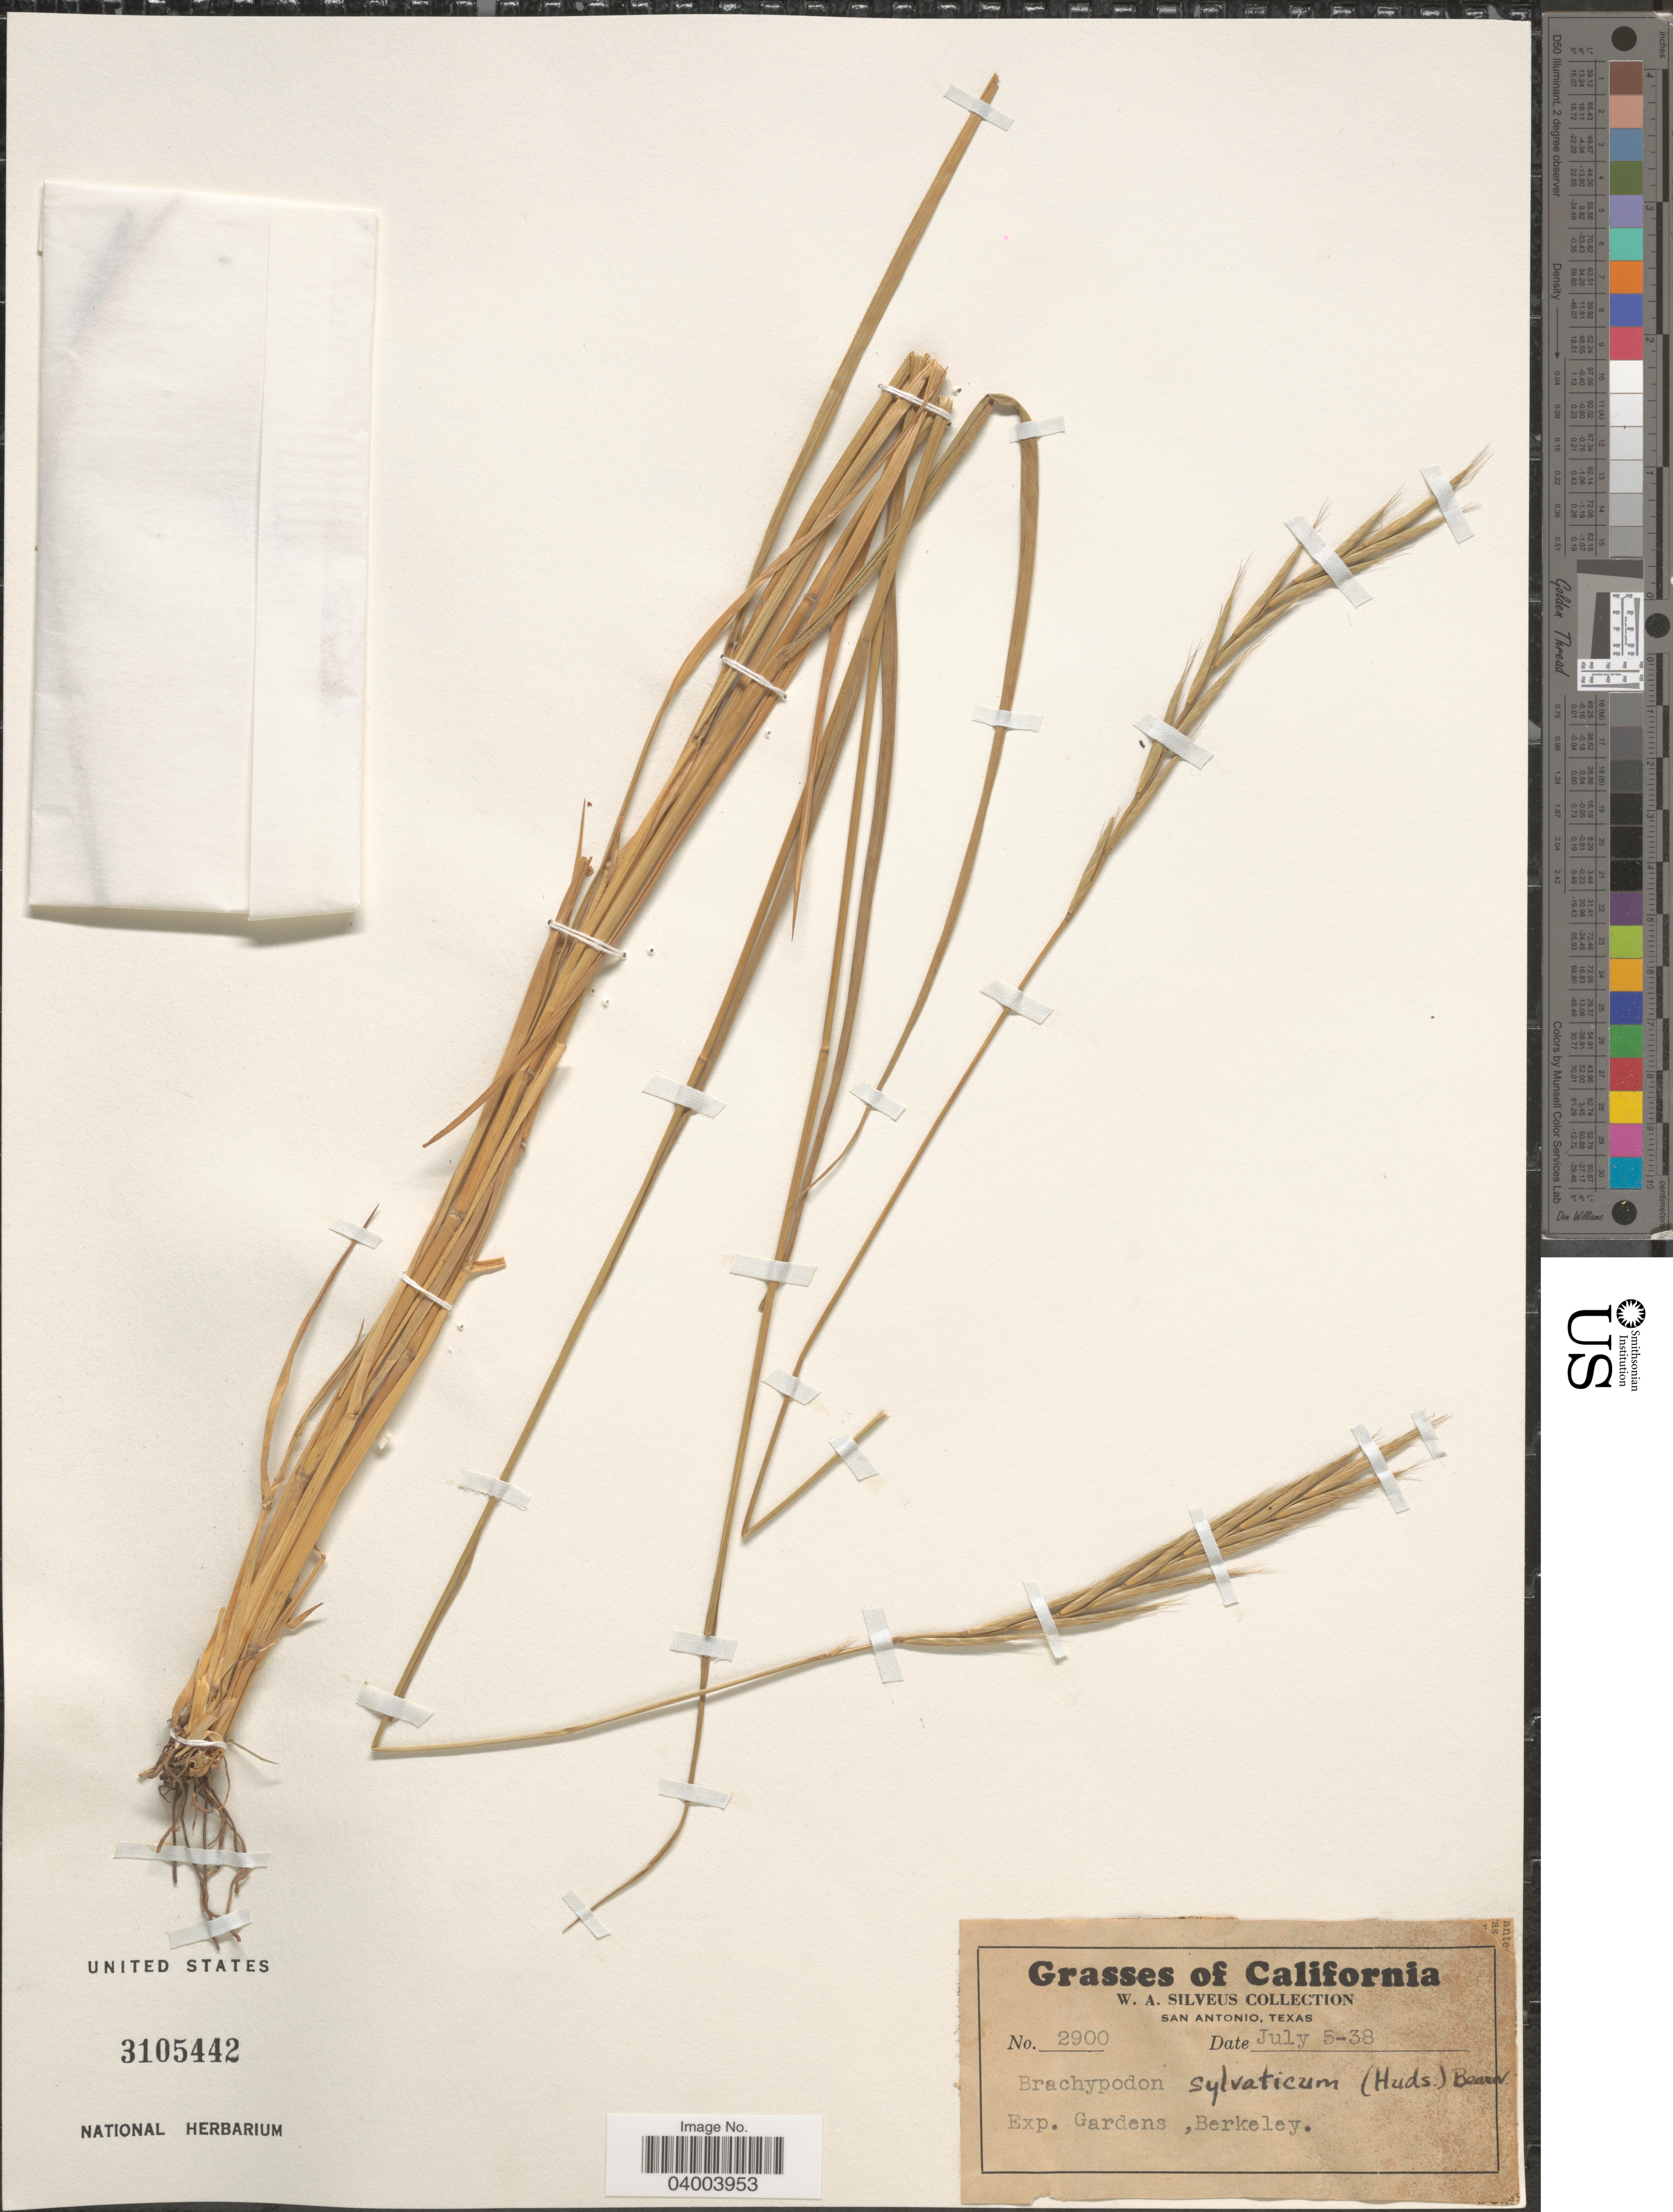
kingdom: Plantae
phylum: Tracheophyta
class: Liliopsida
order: Poales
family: Poaceae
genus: Brachypodium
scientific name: Brachypodium silvaticum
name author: (Huds.) P. Beauv.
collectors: W. Silveus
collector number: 2900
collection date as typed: Transcribed d/m/y: 5/7/38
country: United States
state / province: California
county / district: Alameda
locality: Exp. Gardens, Berkeley.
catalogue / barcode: US 3105442